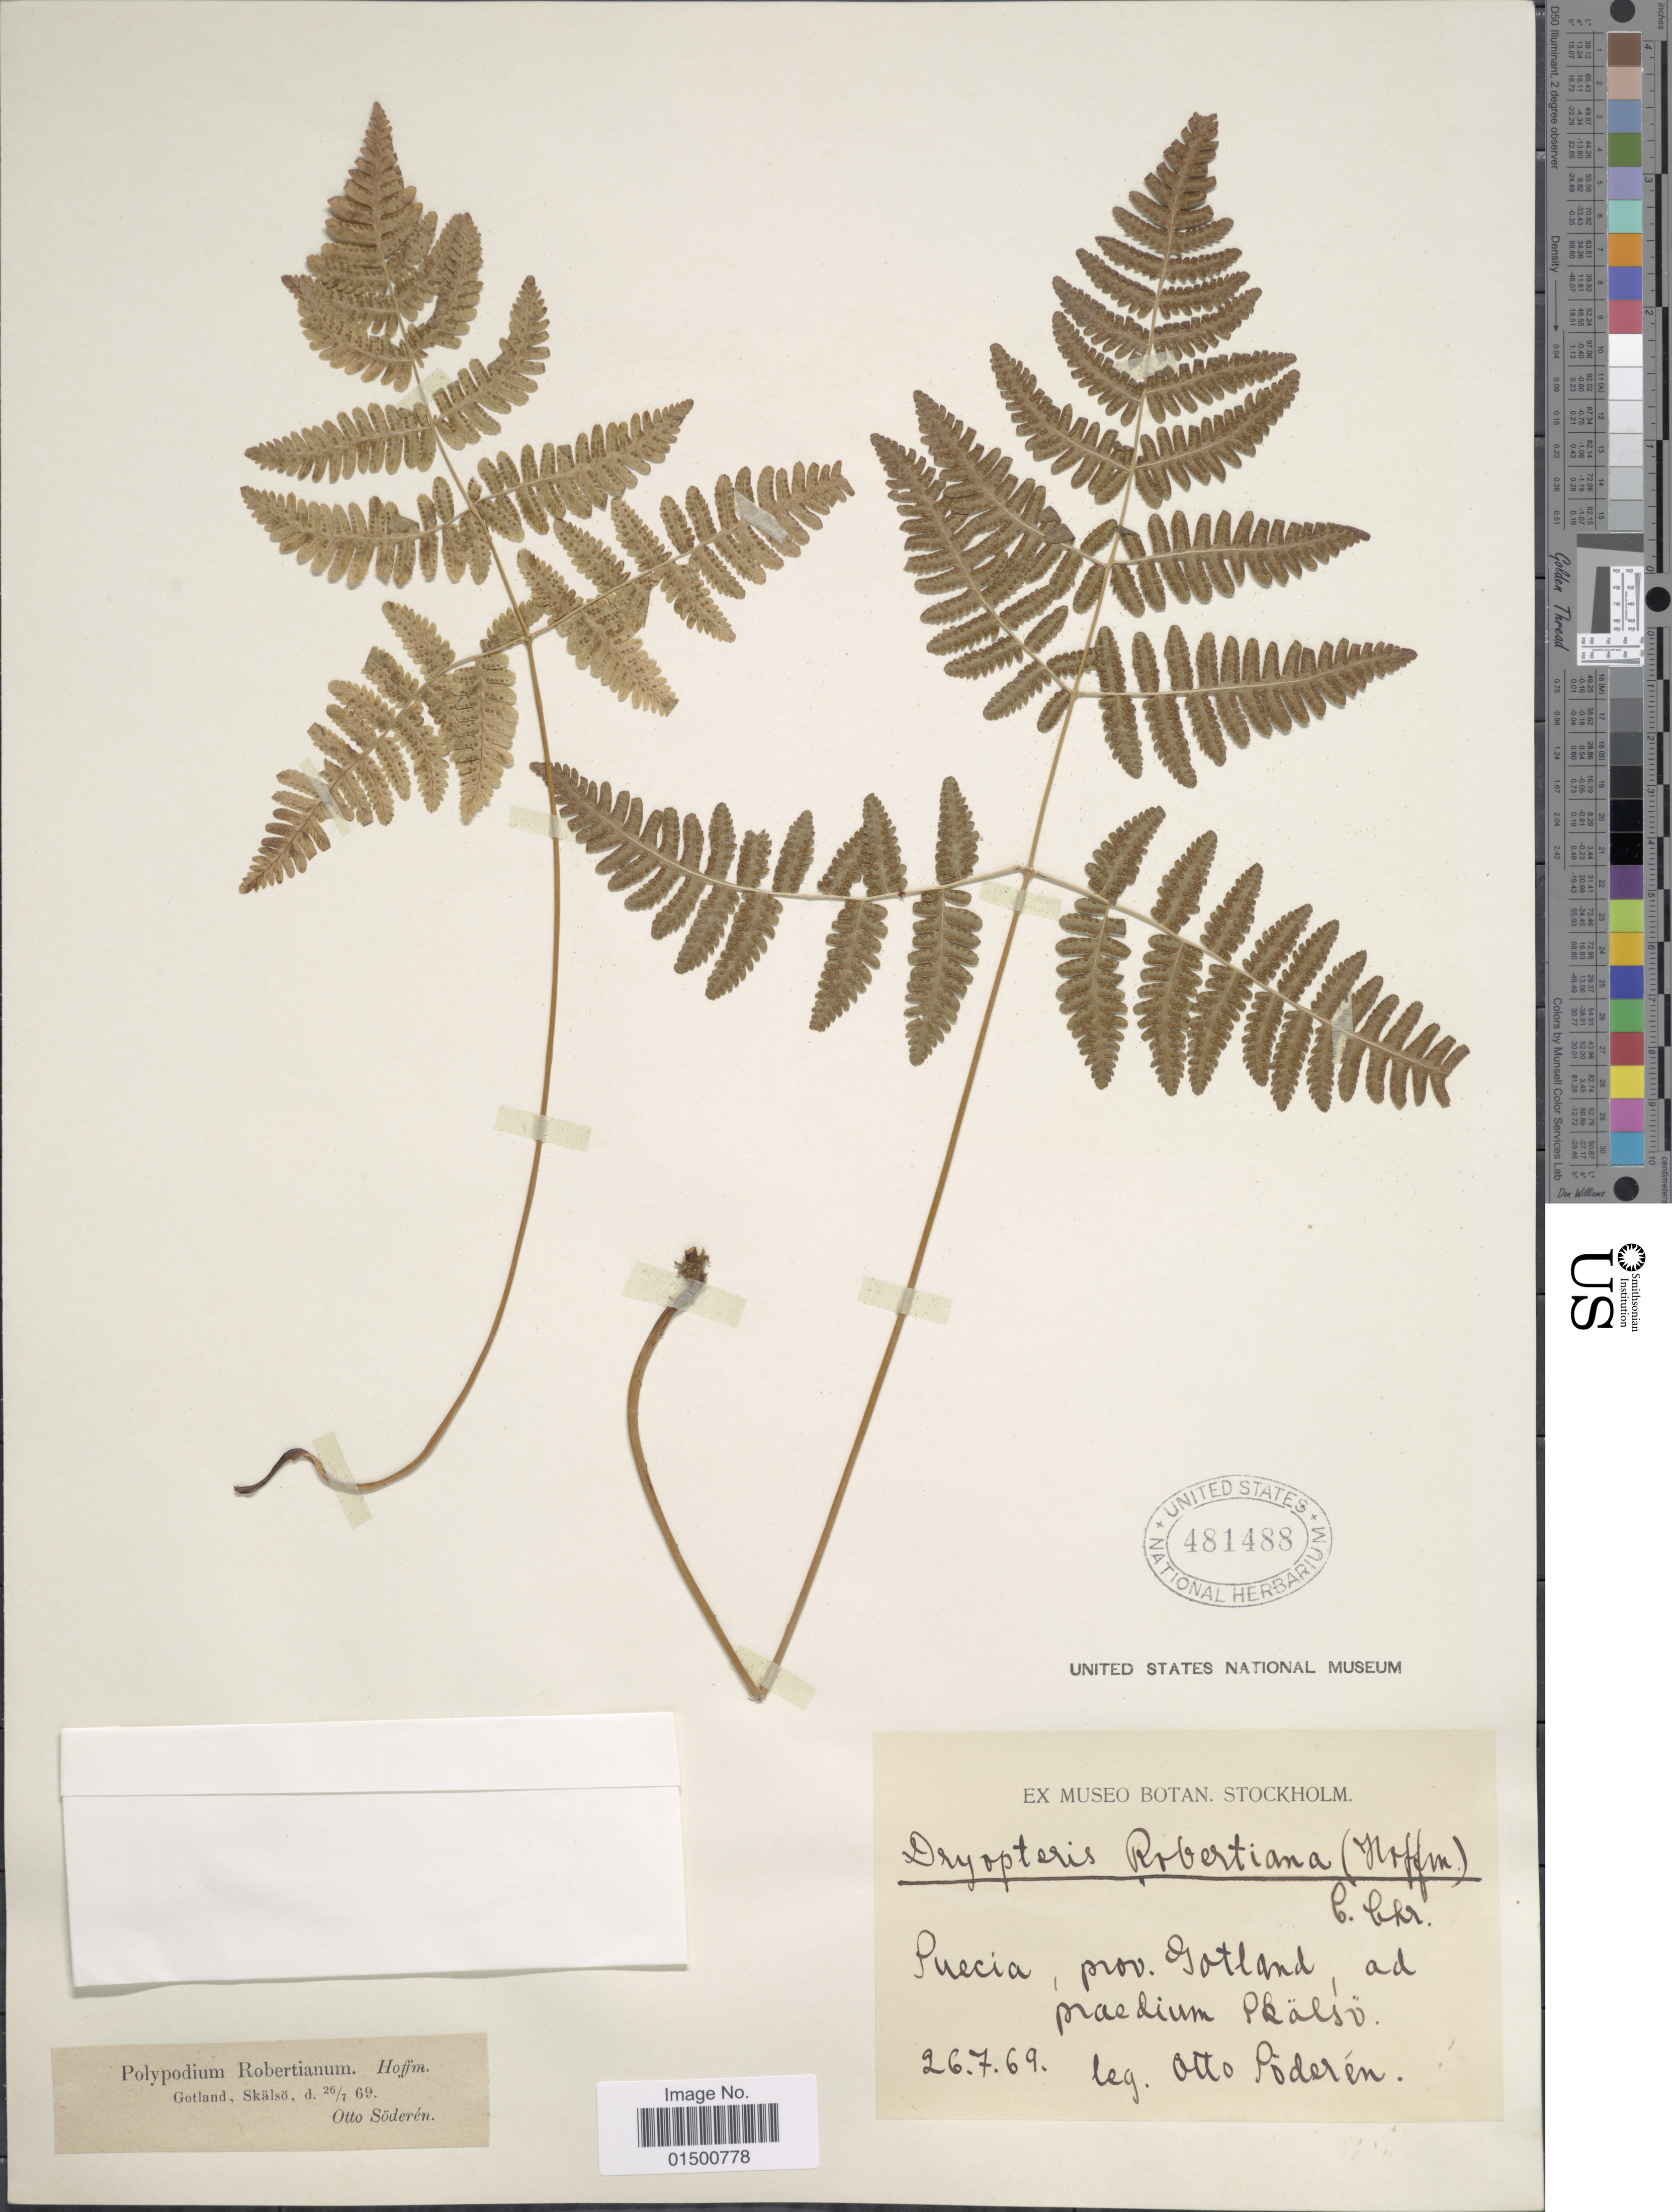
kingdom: Plantae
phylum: Tracheophyta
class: Polypodiopsida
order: Polypodiales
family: Cystopteridaceae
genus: Gymnocarpium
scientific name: Gymnocarpium robertianum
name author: (Hoffm.) Newman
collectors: O. Poderén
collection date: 1869-07-26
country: Sweden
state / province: Gotland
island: Gotland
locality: Skälsö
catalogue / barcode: US 481488